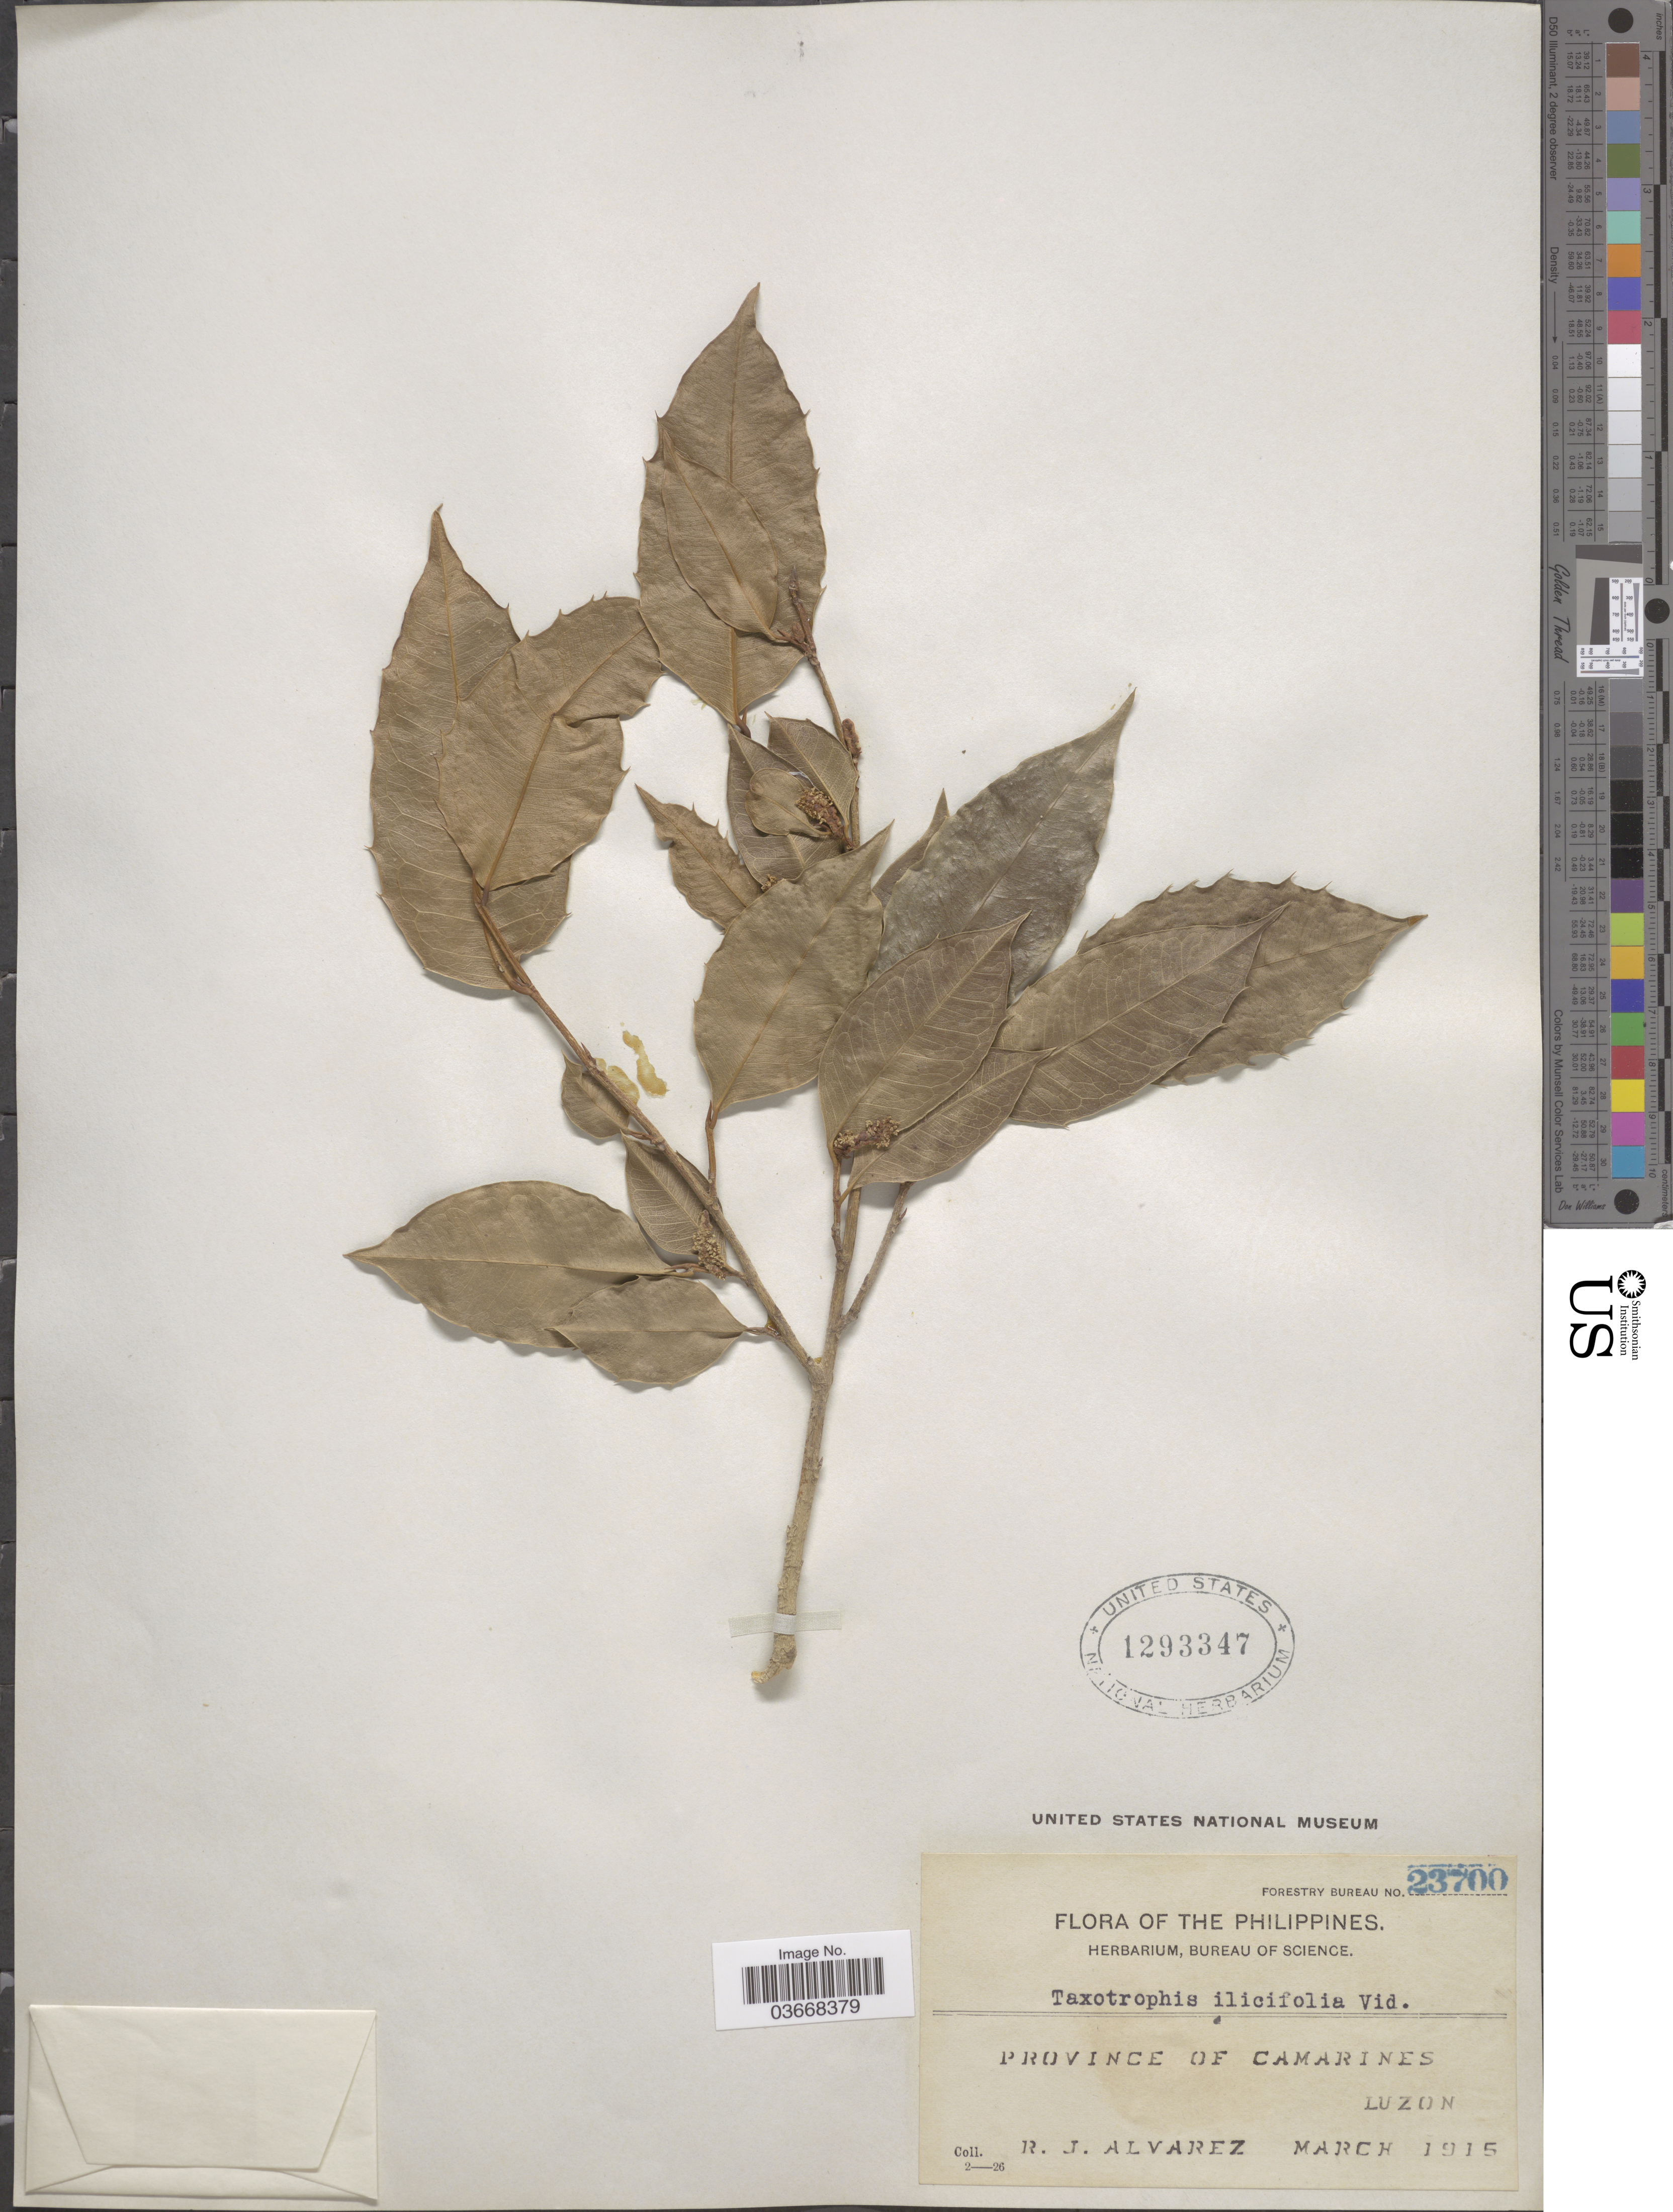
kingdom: Plantae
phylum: Tracheophyta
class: Magnoliopsida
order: Rosales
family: Moraceae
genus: Taxotrophis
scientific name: Taxotrophis ilicifolia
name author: (Kurz) S. Vidal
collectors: R. Alvarez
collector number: Forestry Bureau 23700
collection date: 1915-03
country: Philippines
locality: Province of Camarines. Luzon.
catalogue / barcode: US 1293347